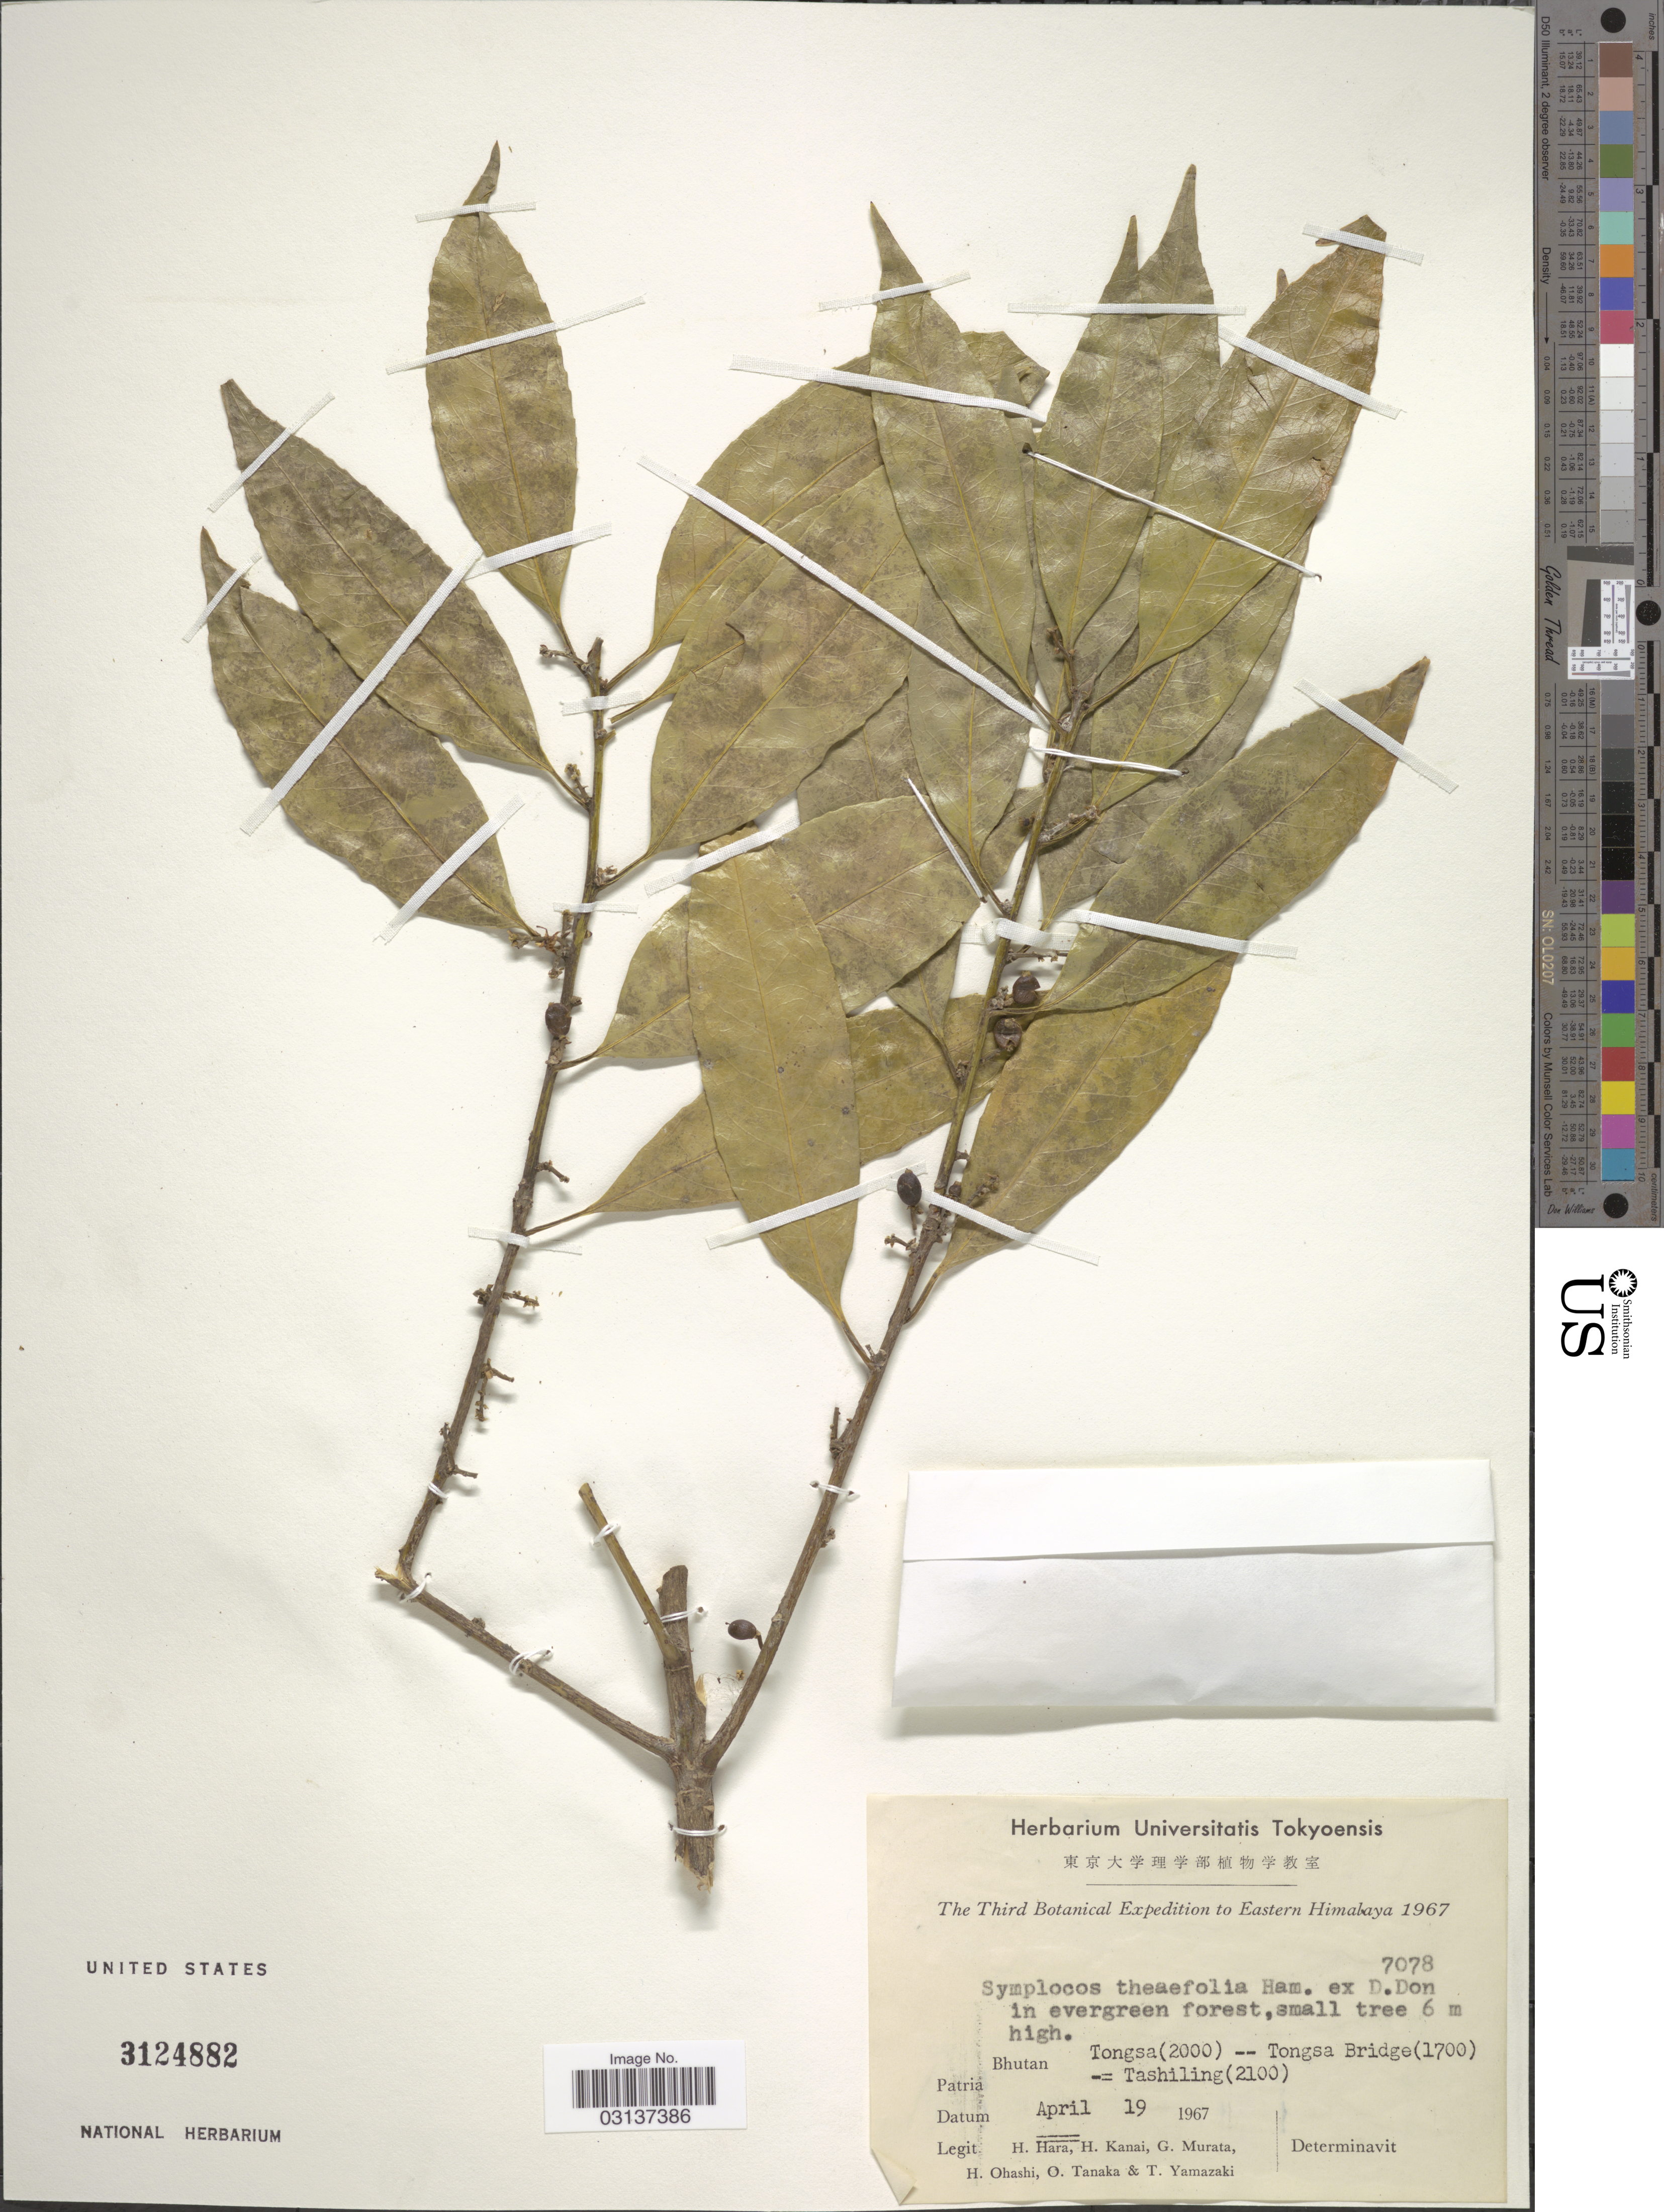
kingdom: Plantae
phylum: Tracheophyta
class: Magnoliopsida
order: Ericales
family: Symplocaceae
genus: Symplocos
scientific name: Symplocos theifolia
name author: Wall. ex D. Don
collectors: H. Hara, H. Kanai, G. Murata, H. Ohashi & et al.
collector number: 7078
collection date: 1967-04-19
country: Bhutan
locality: Patria Bhutan. Tongsa. Tongsa Bridge = Tashiling. Eastern Himlaya.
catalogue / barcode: US 3124882